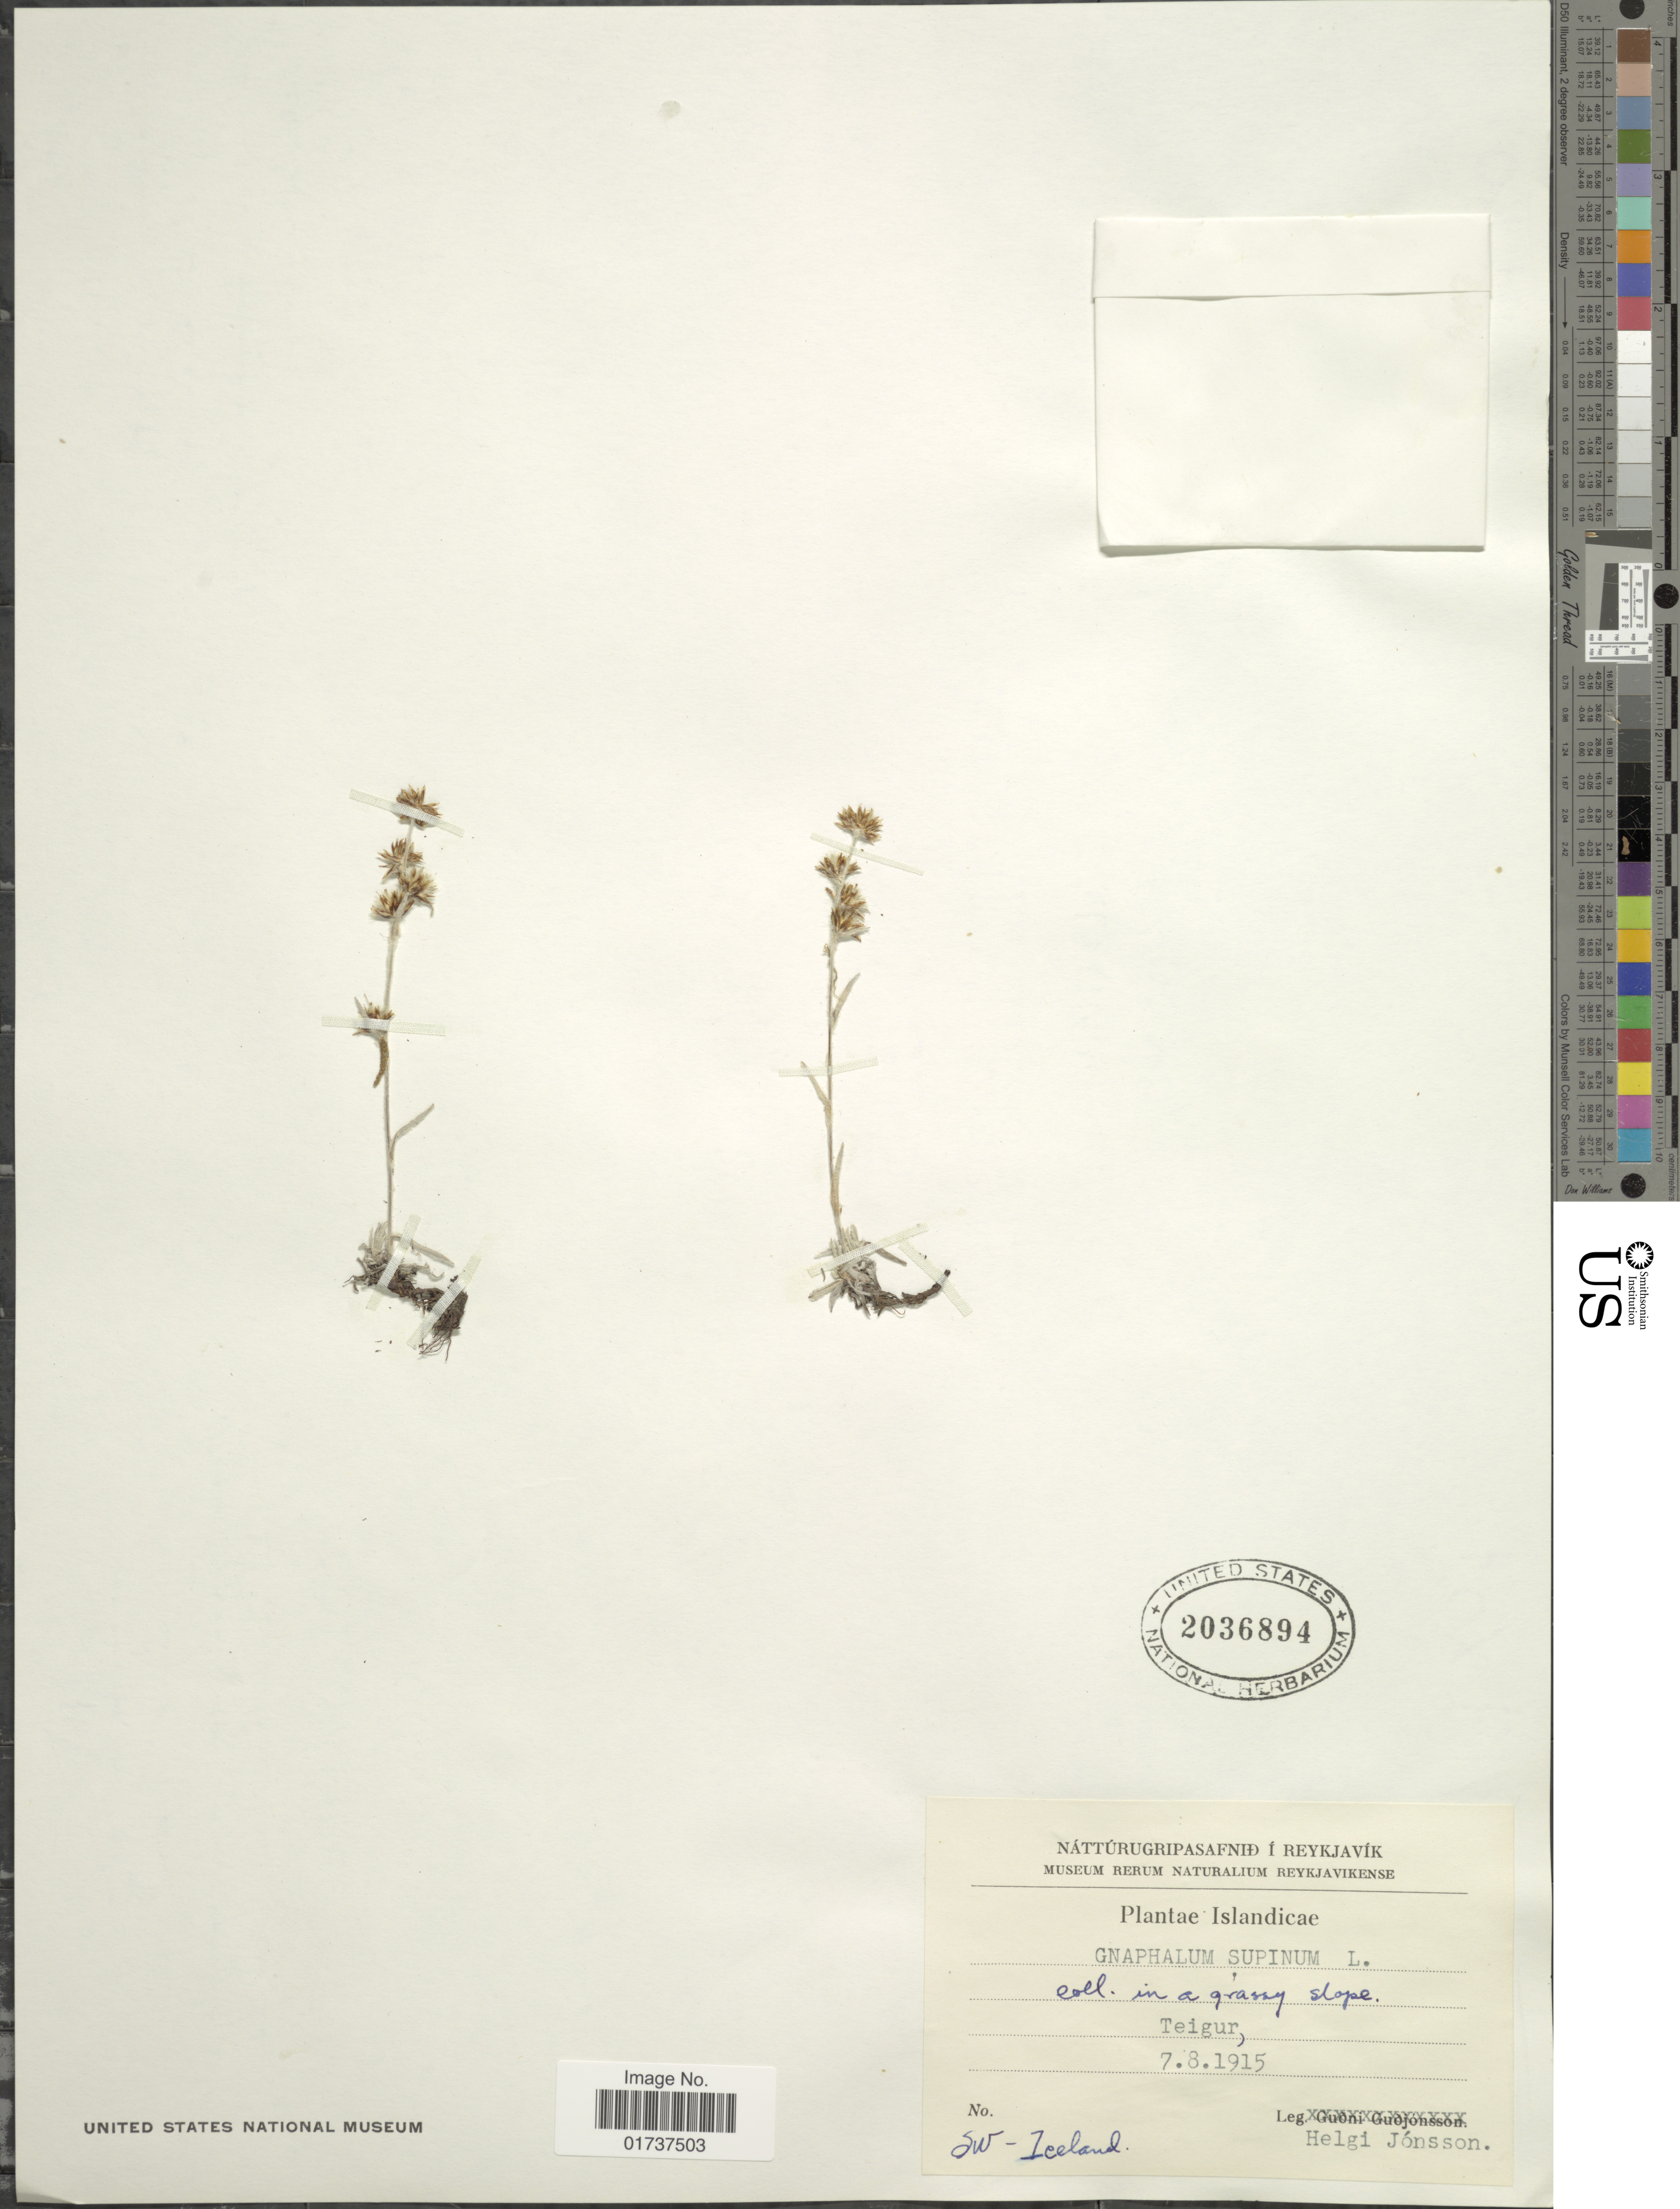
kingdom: Plantae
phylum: Tracheophyta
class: Magnoliopsida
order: Asterales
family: Asteraceae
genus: Gnaphalium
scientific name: Gnaphalium supinum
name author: L.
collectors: H. Jonsson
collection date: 1915-08-07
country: Iceland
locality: Teigur, SW-iceland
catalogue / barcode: US 2036894